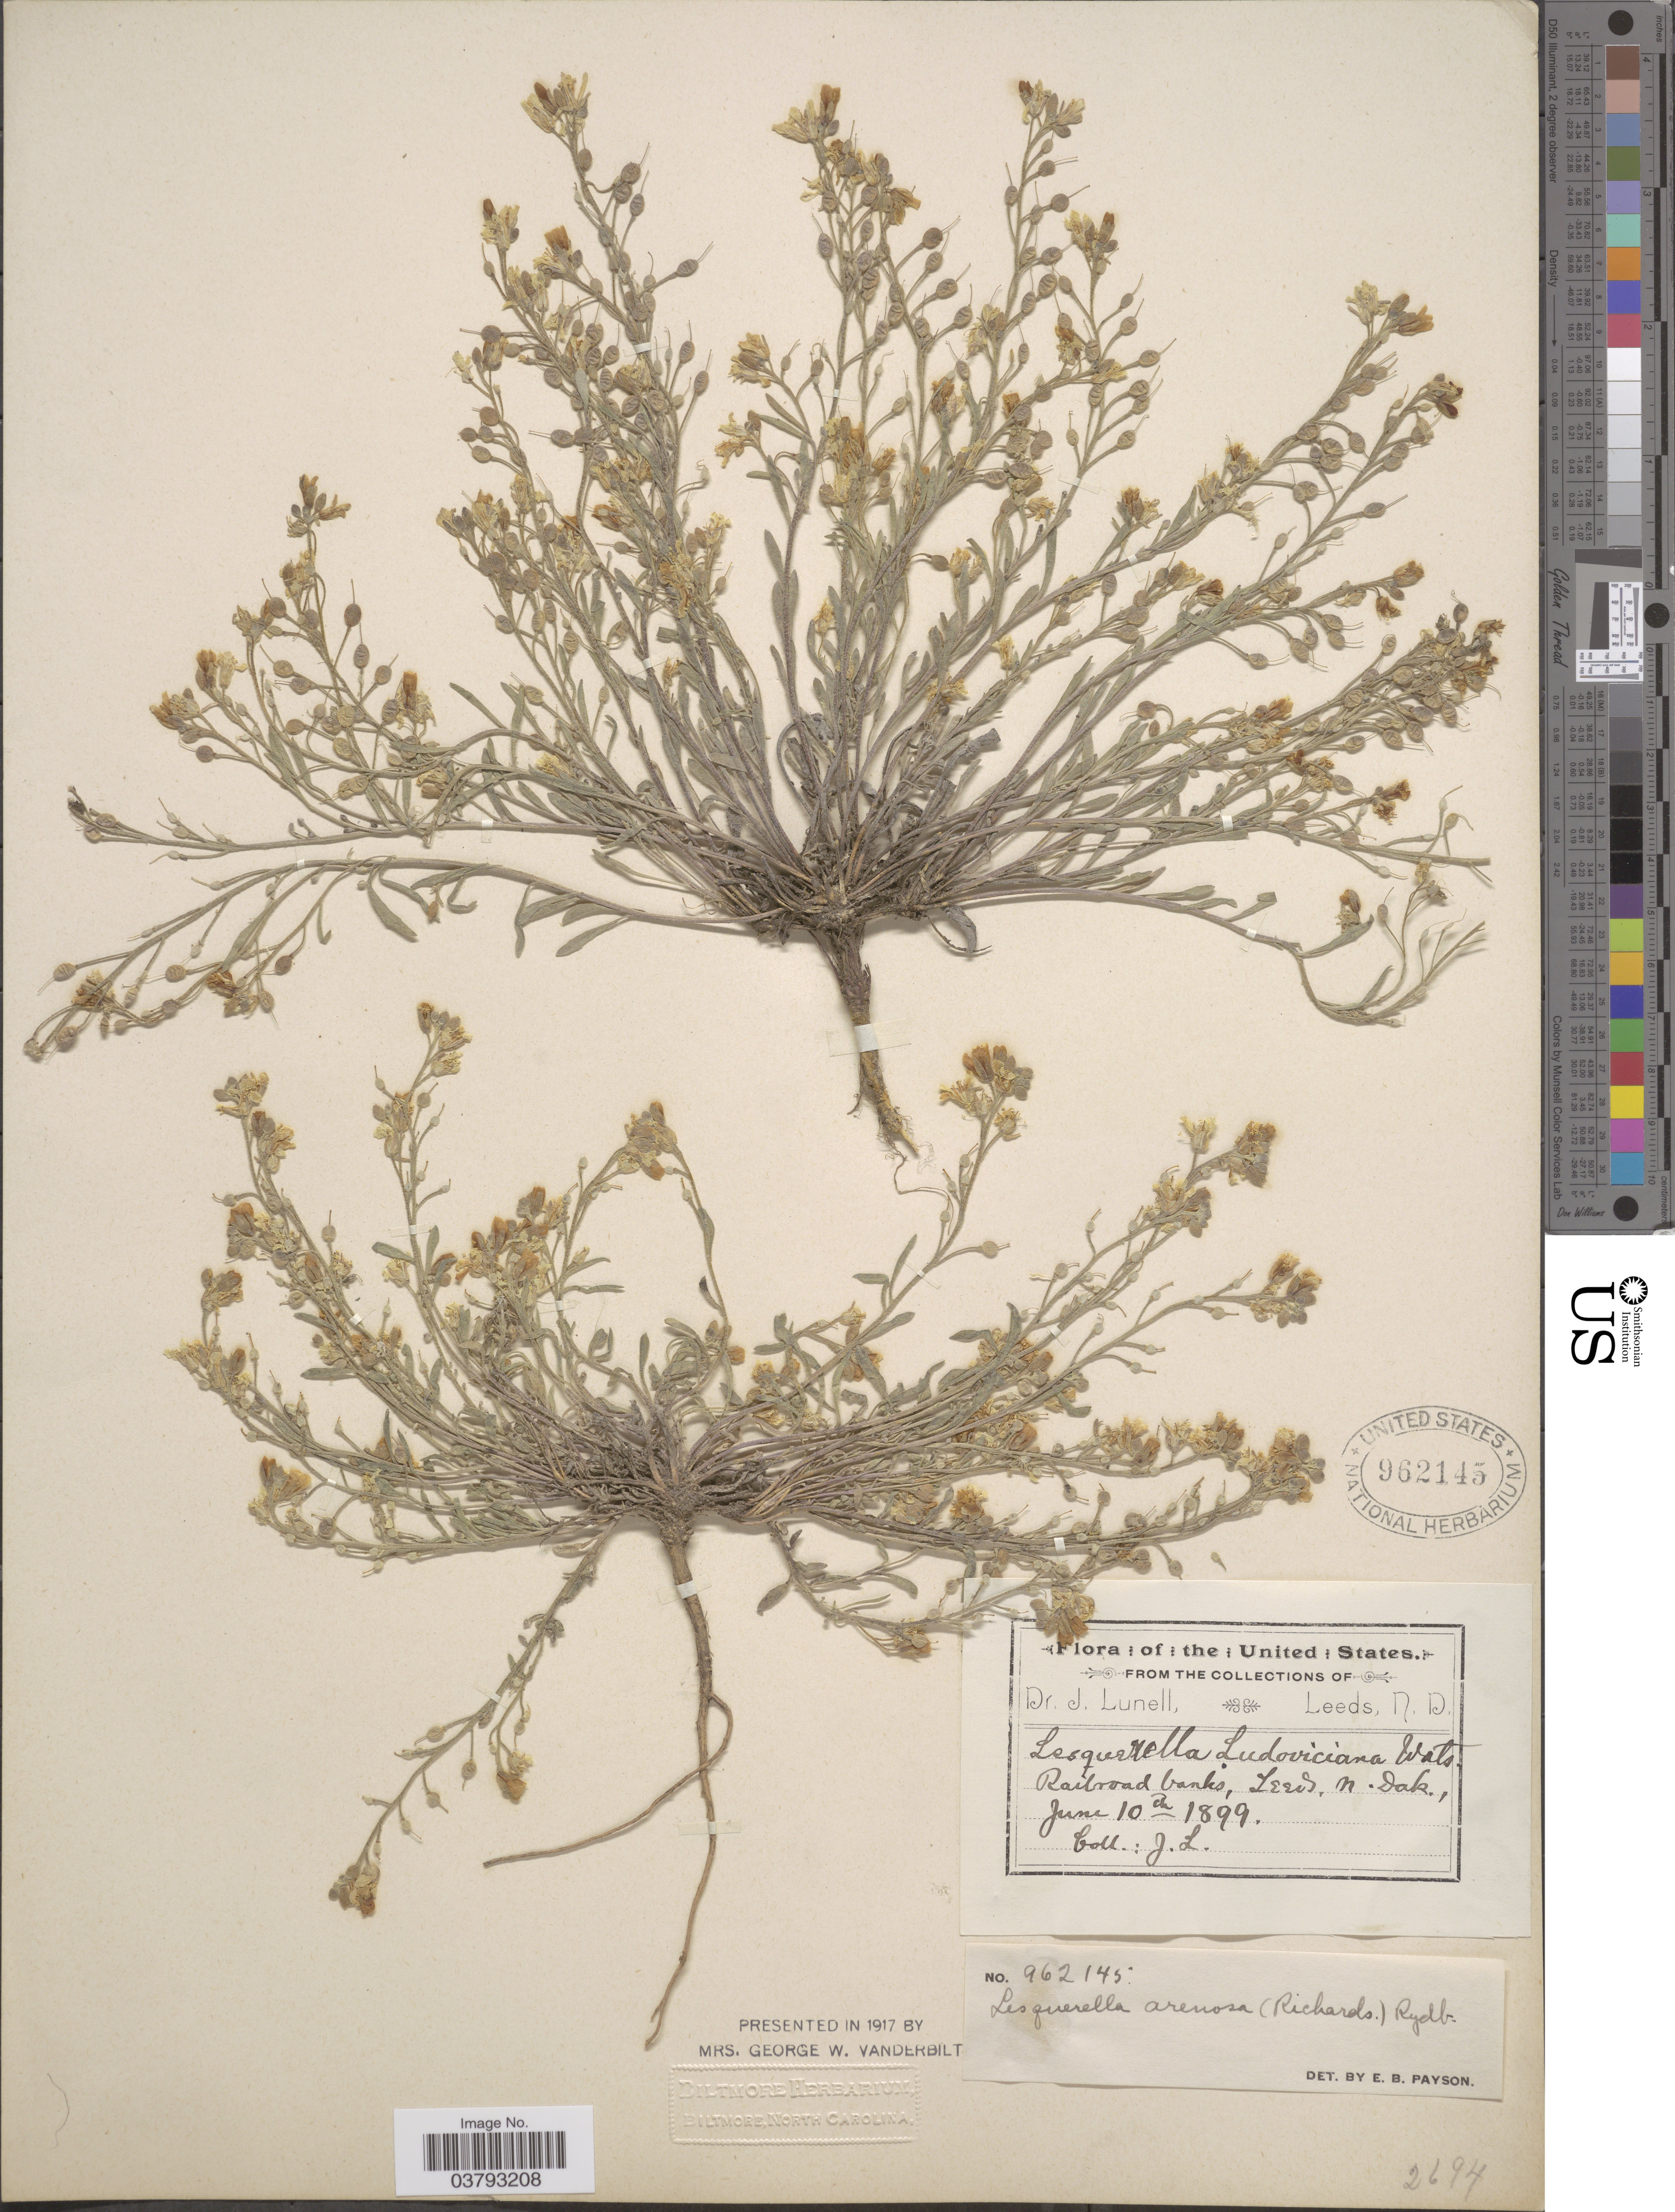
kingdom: Plantae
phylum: Tracheophyta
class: Magnoliopsida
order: Brassicales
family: Brassicaceae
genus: Lesquerella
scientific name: Lesquerella arenosa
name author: (Richardson) Rydb.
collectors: J. Lunell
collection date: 1899-06-10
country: United States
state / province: North Dakota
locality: Railroad banks, Leeds.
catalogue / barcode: US 962145